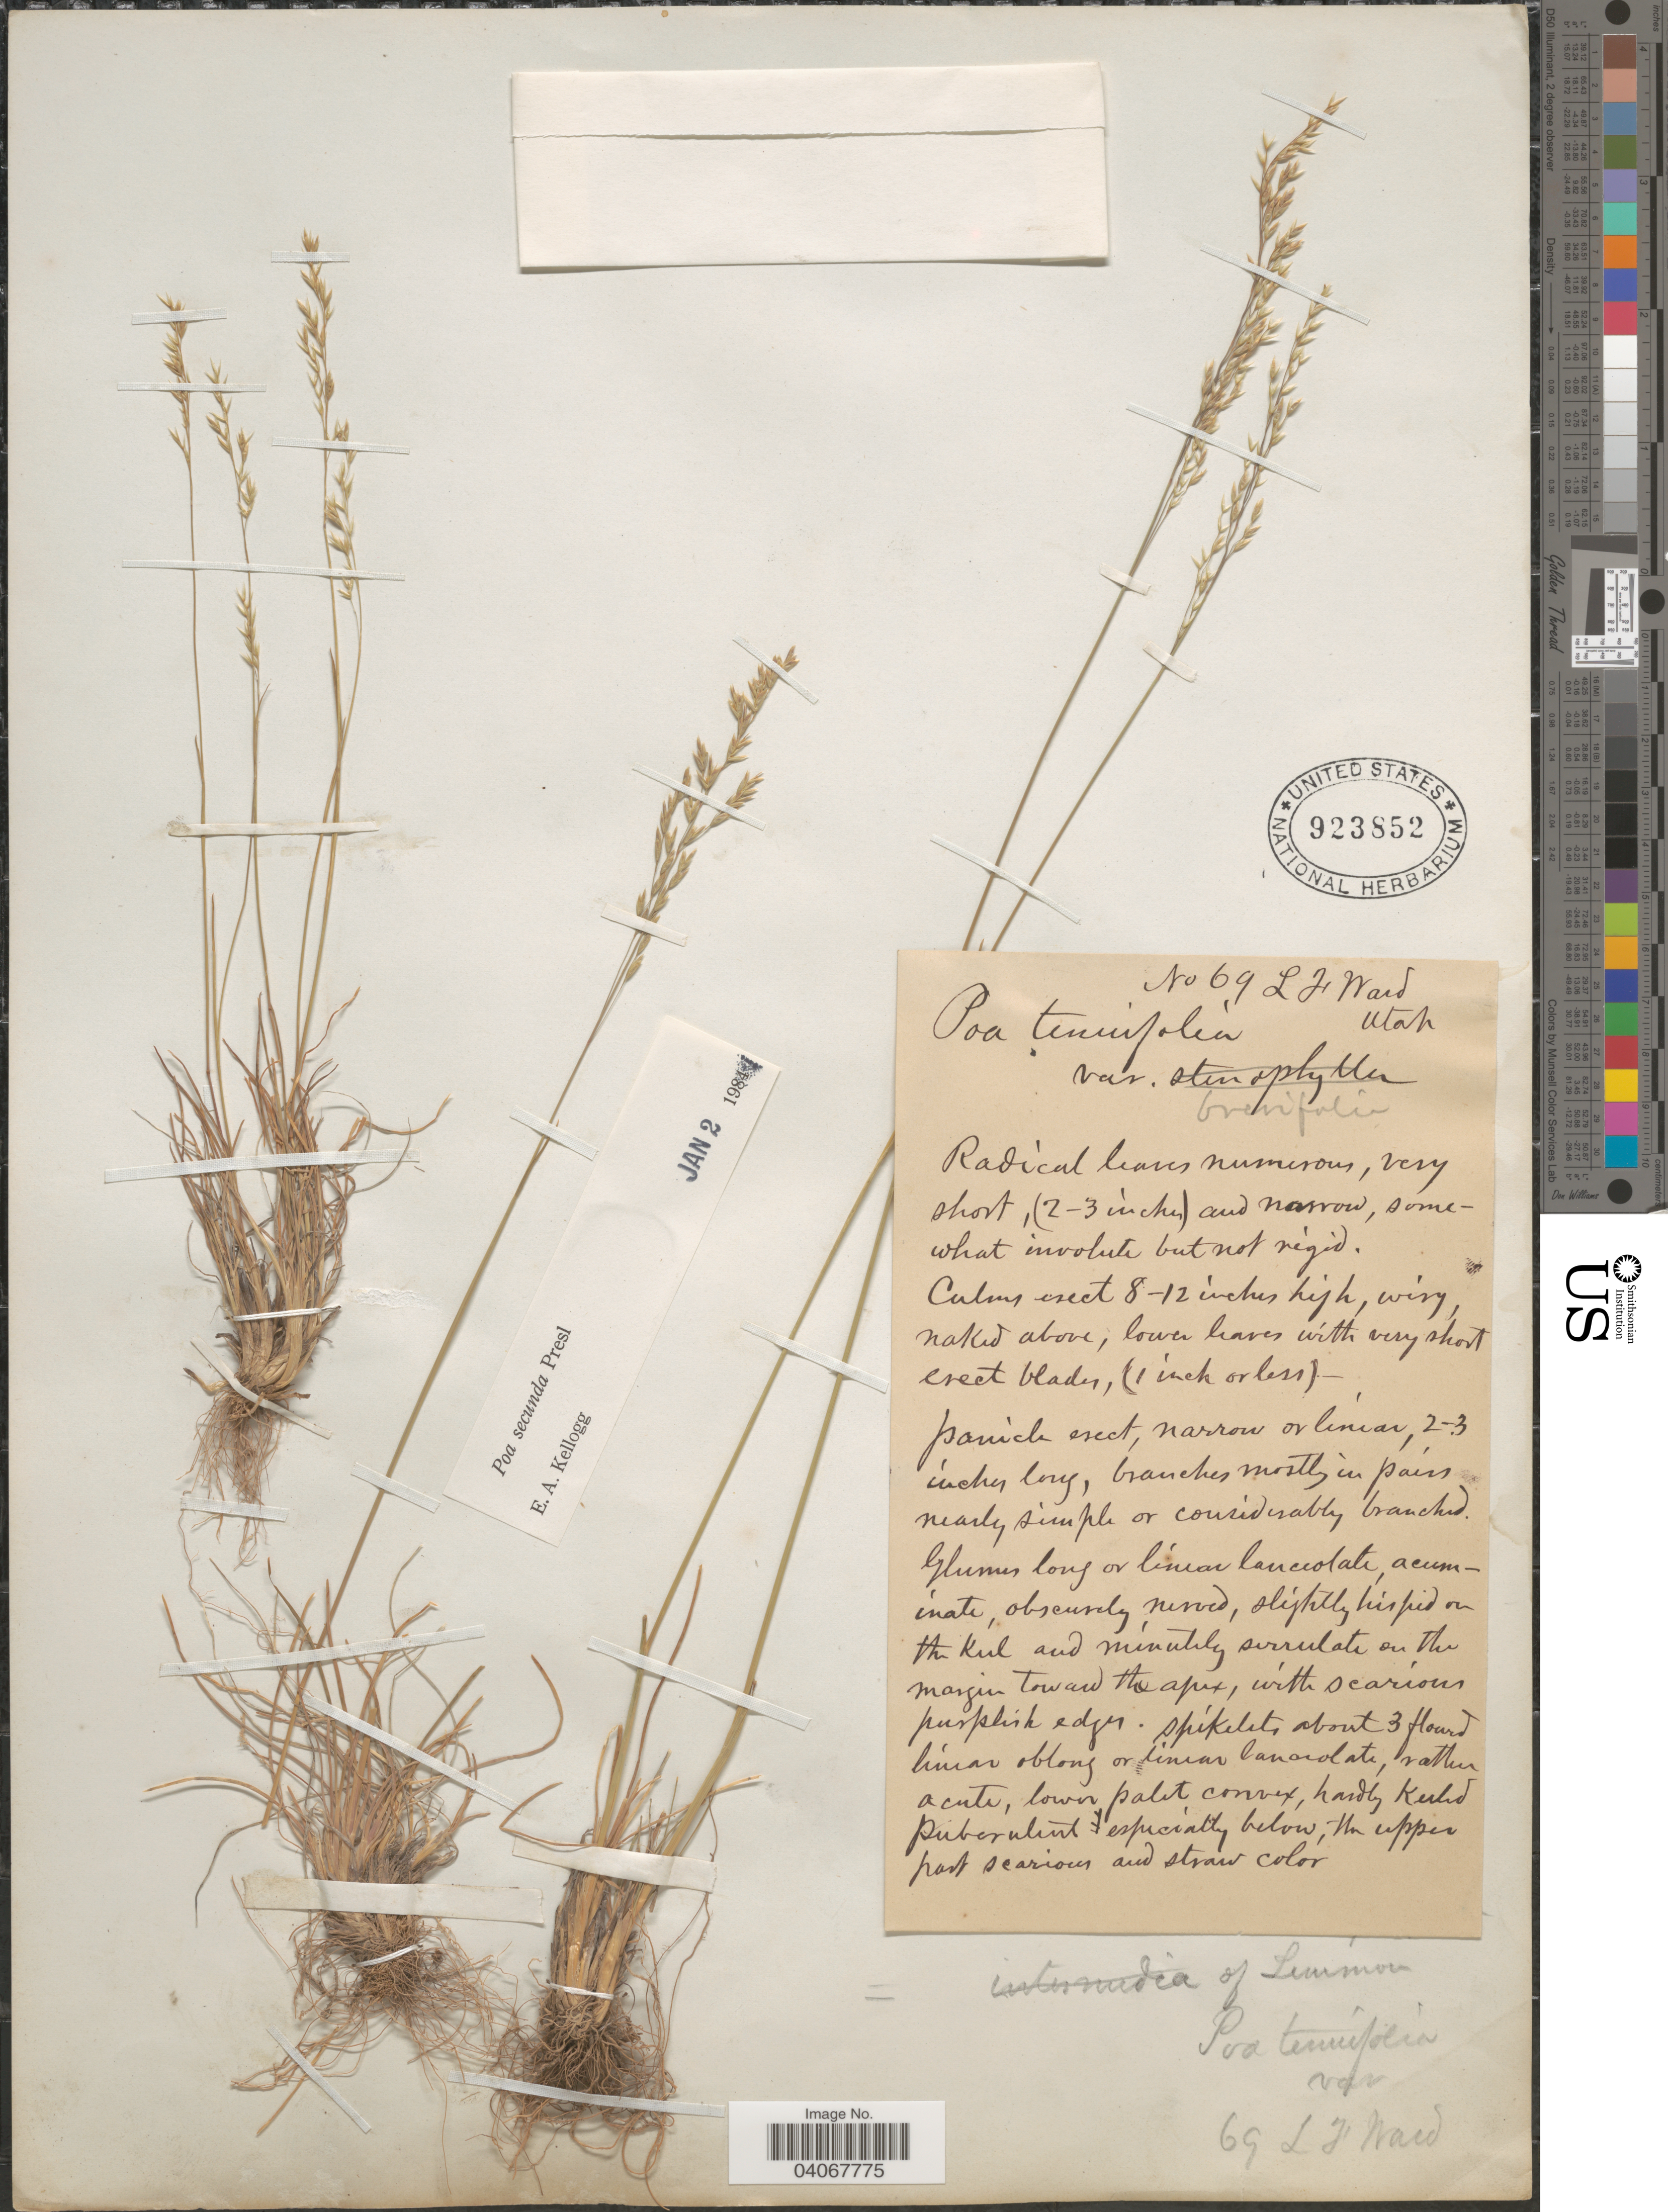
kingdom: Plantae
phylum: Tracheophyta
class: Liliopsida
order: Poales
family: Poaceae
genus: Poa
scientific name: Poa secunda subsp. secunda var. secunda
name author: J. Presl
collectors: L. Ward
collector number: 69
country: United States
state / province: Utah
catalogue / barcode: US 923852